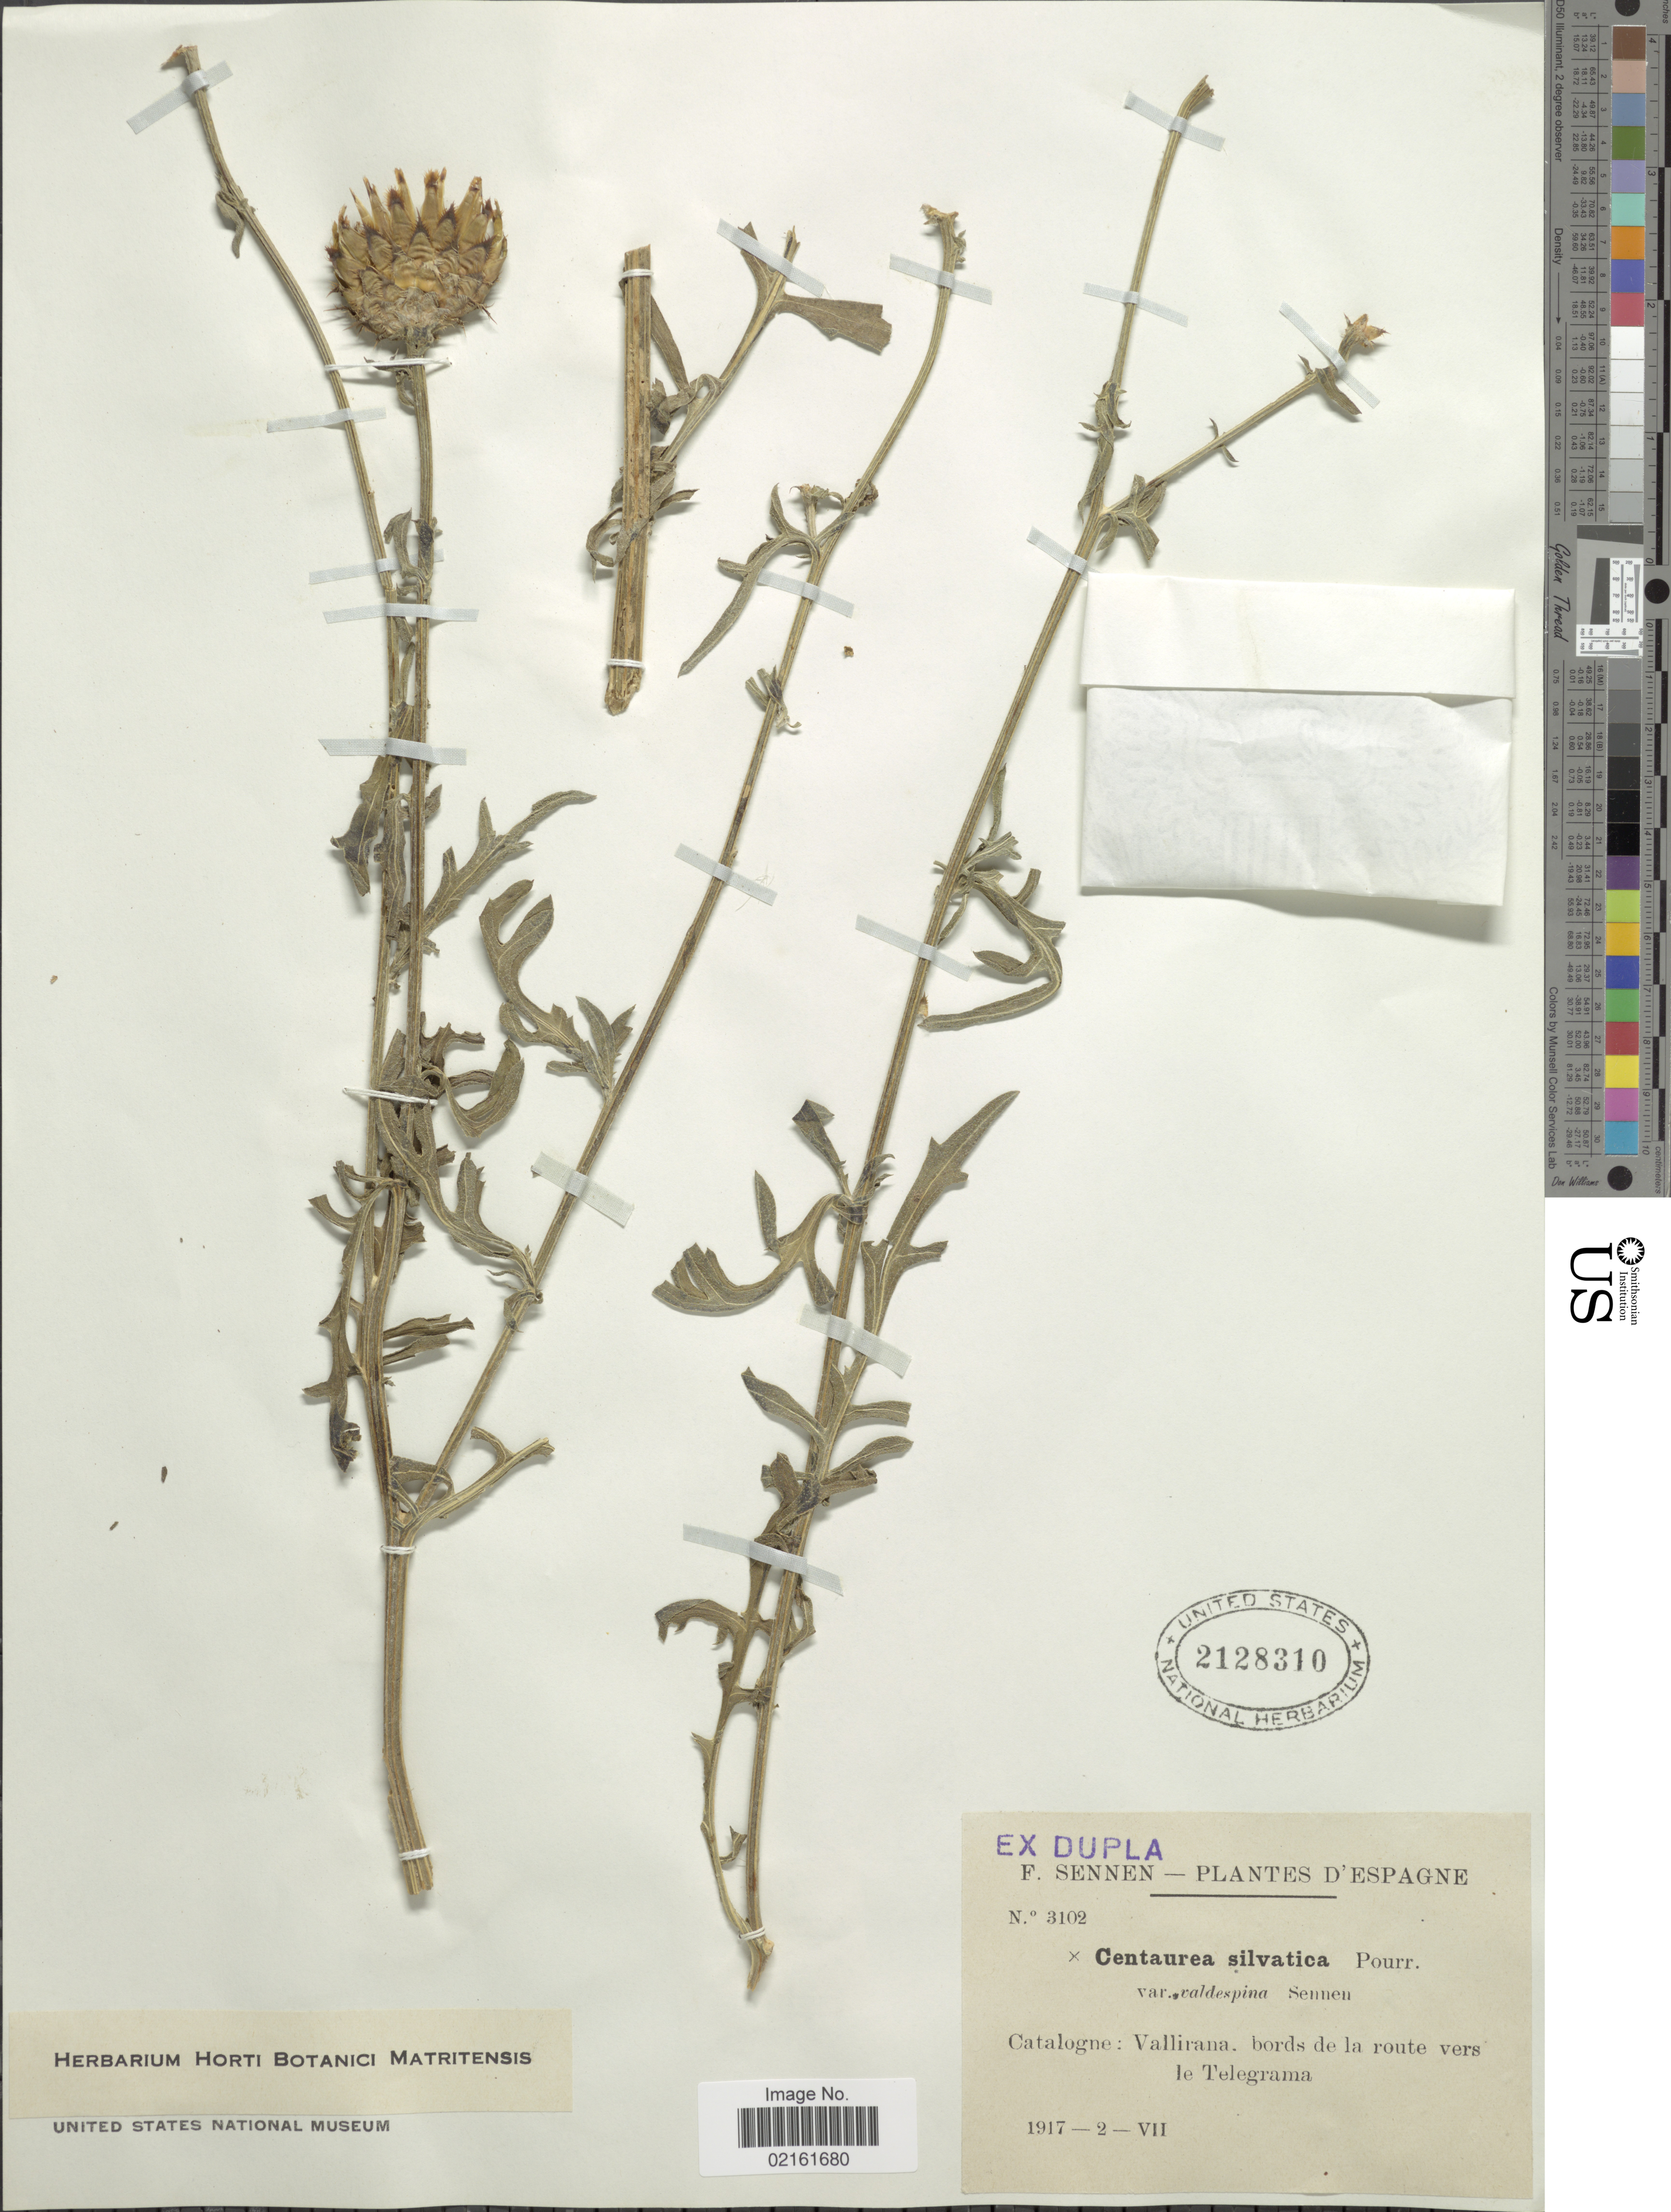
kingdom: Plantae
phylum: Tracheophyta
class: Magnoliopsida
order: Asterales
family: Asteraceae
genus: Centaurea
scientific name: Centaurea silvatica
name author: Pourr.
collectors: E. Sennen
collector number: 3102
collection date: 1917-07-02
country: Spain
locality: Espagne. Catalogne: Vallirana. bords de la route vers le Telegrama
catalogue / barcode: US 2128310